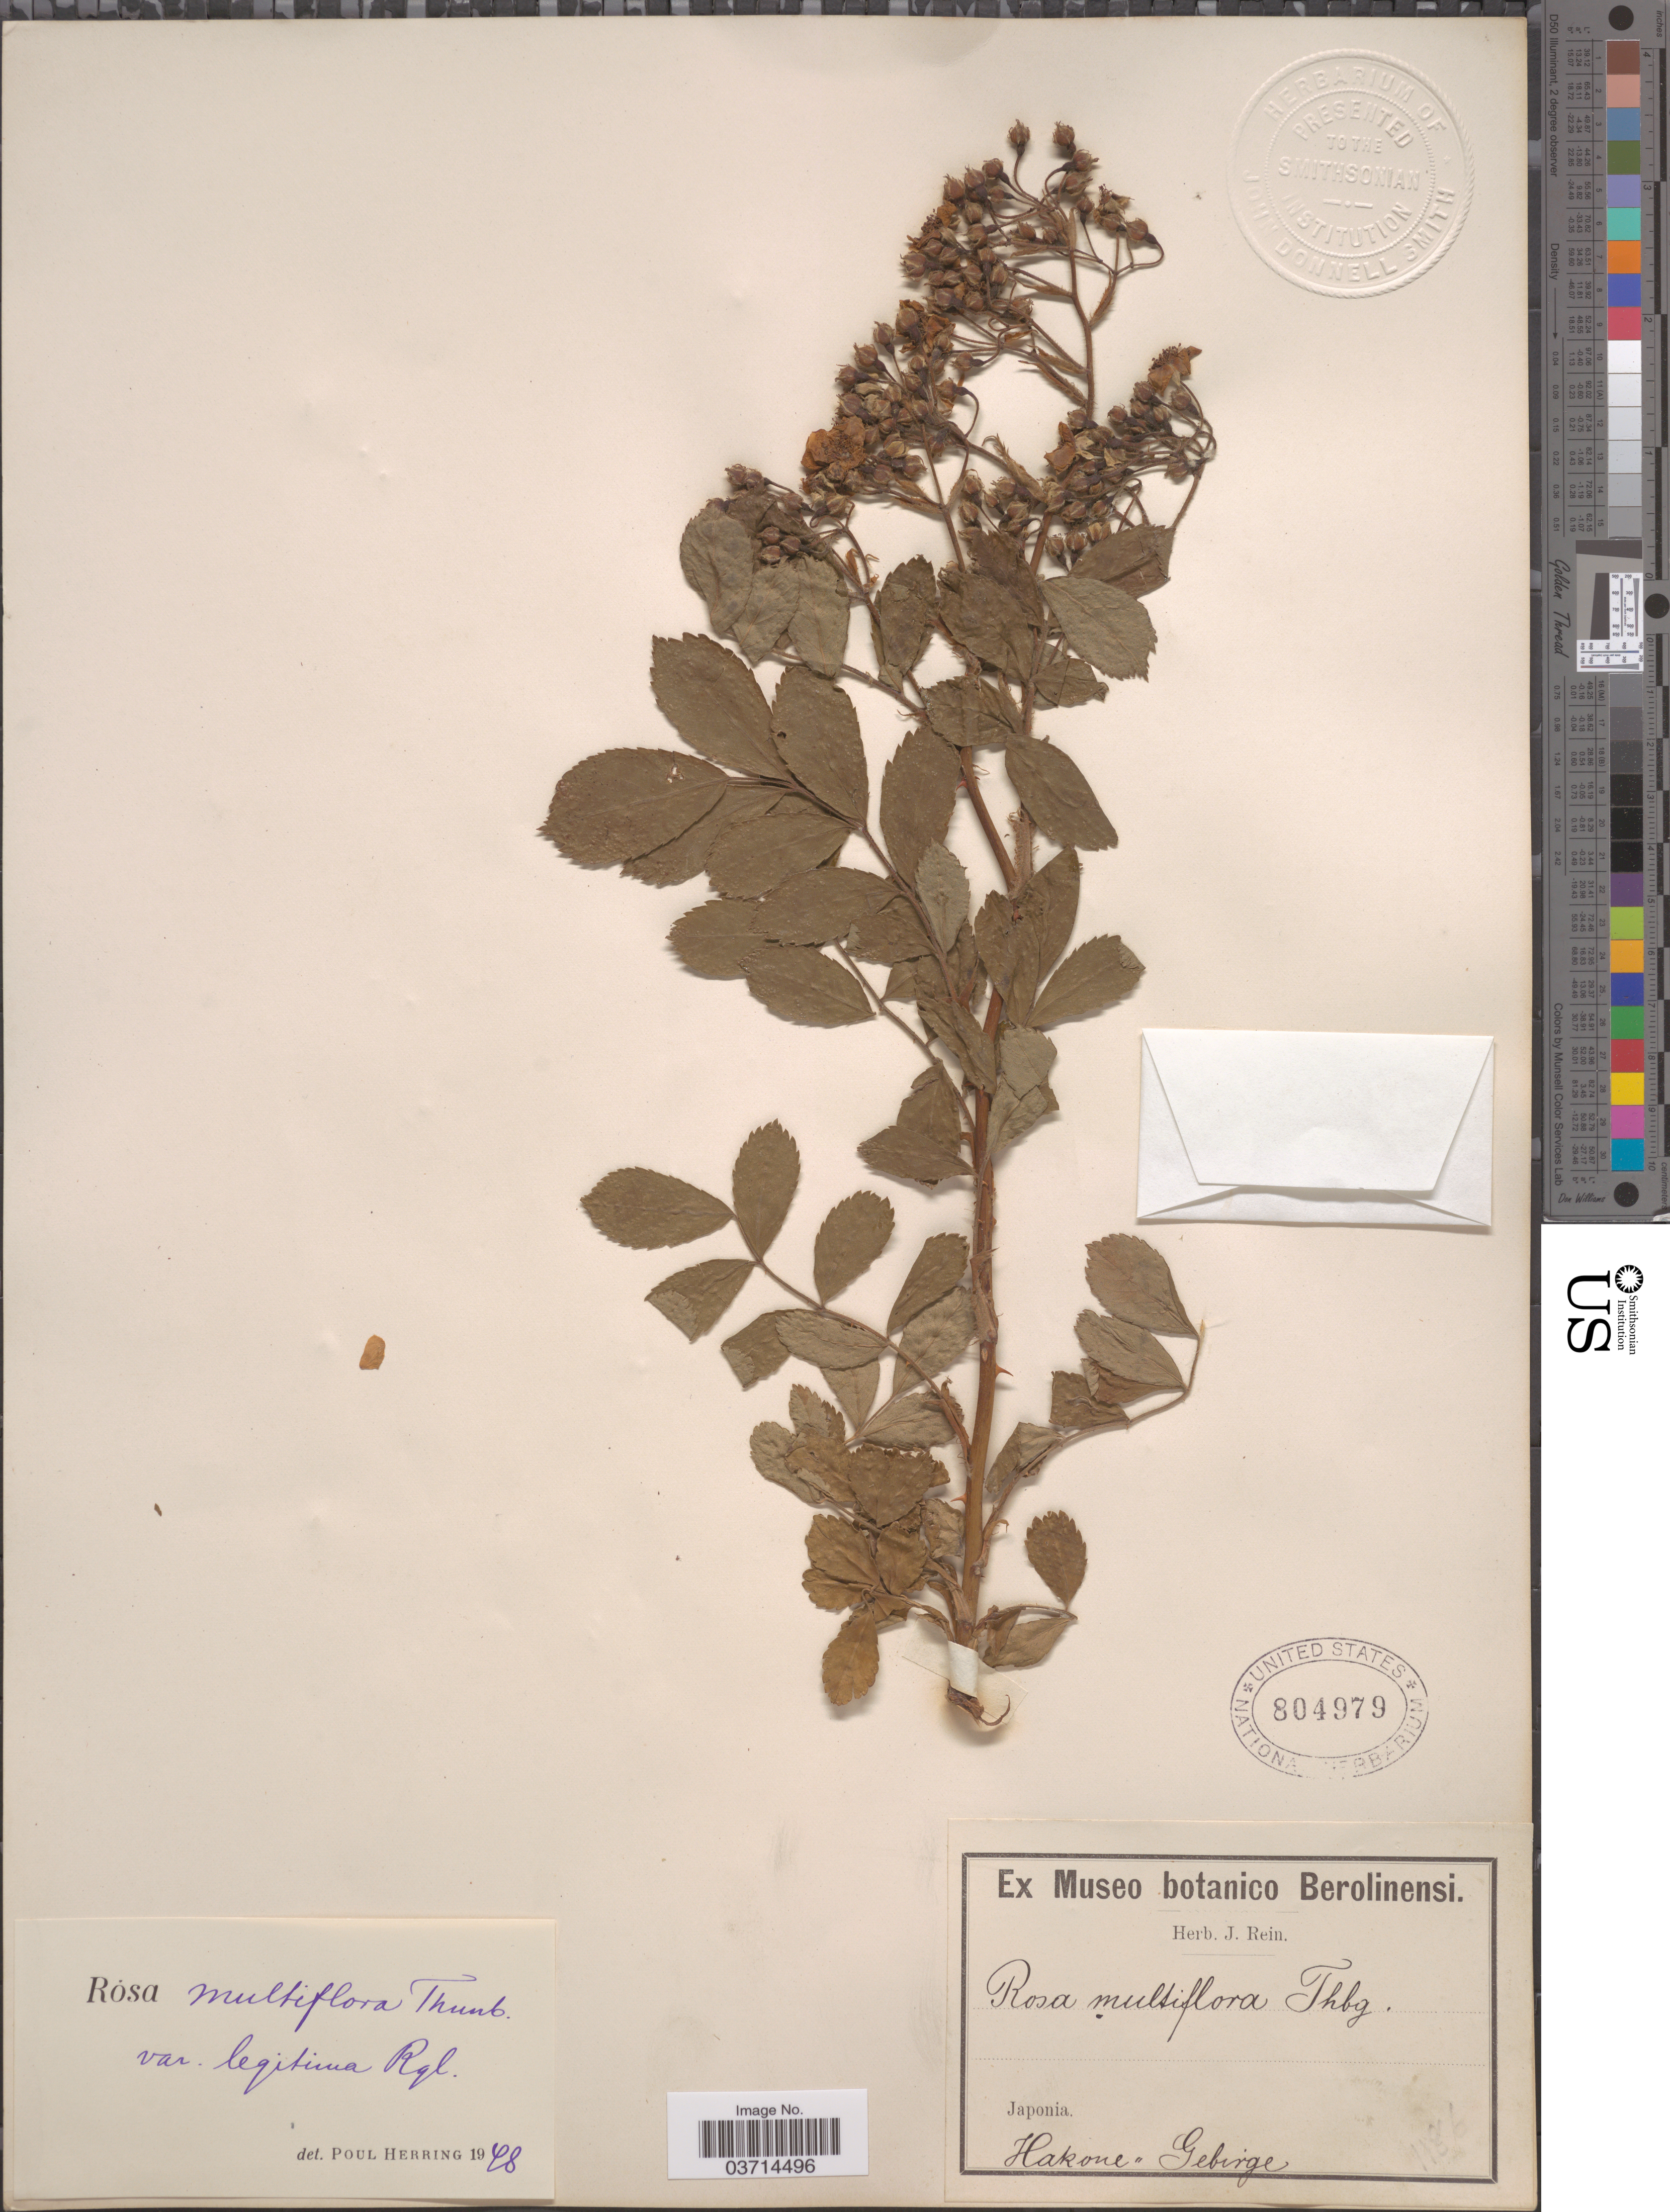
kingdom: Plantae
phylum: Tracheophyta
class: Magnoliopsida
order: Rosales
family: Rosaceae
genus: Rosa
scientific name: Rosa multiflora var. legitima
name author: Regel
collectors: ex herb. J. Rein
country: Japan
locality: Japonia. Hakone Gebirge.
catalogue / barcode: US 804979